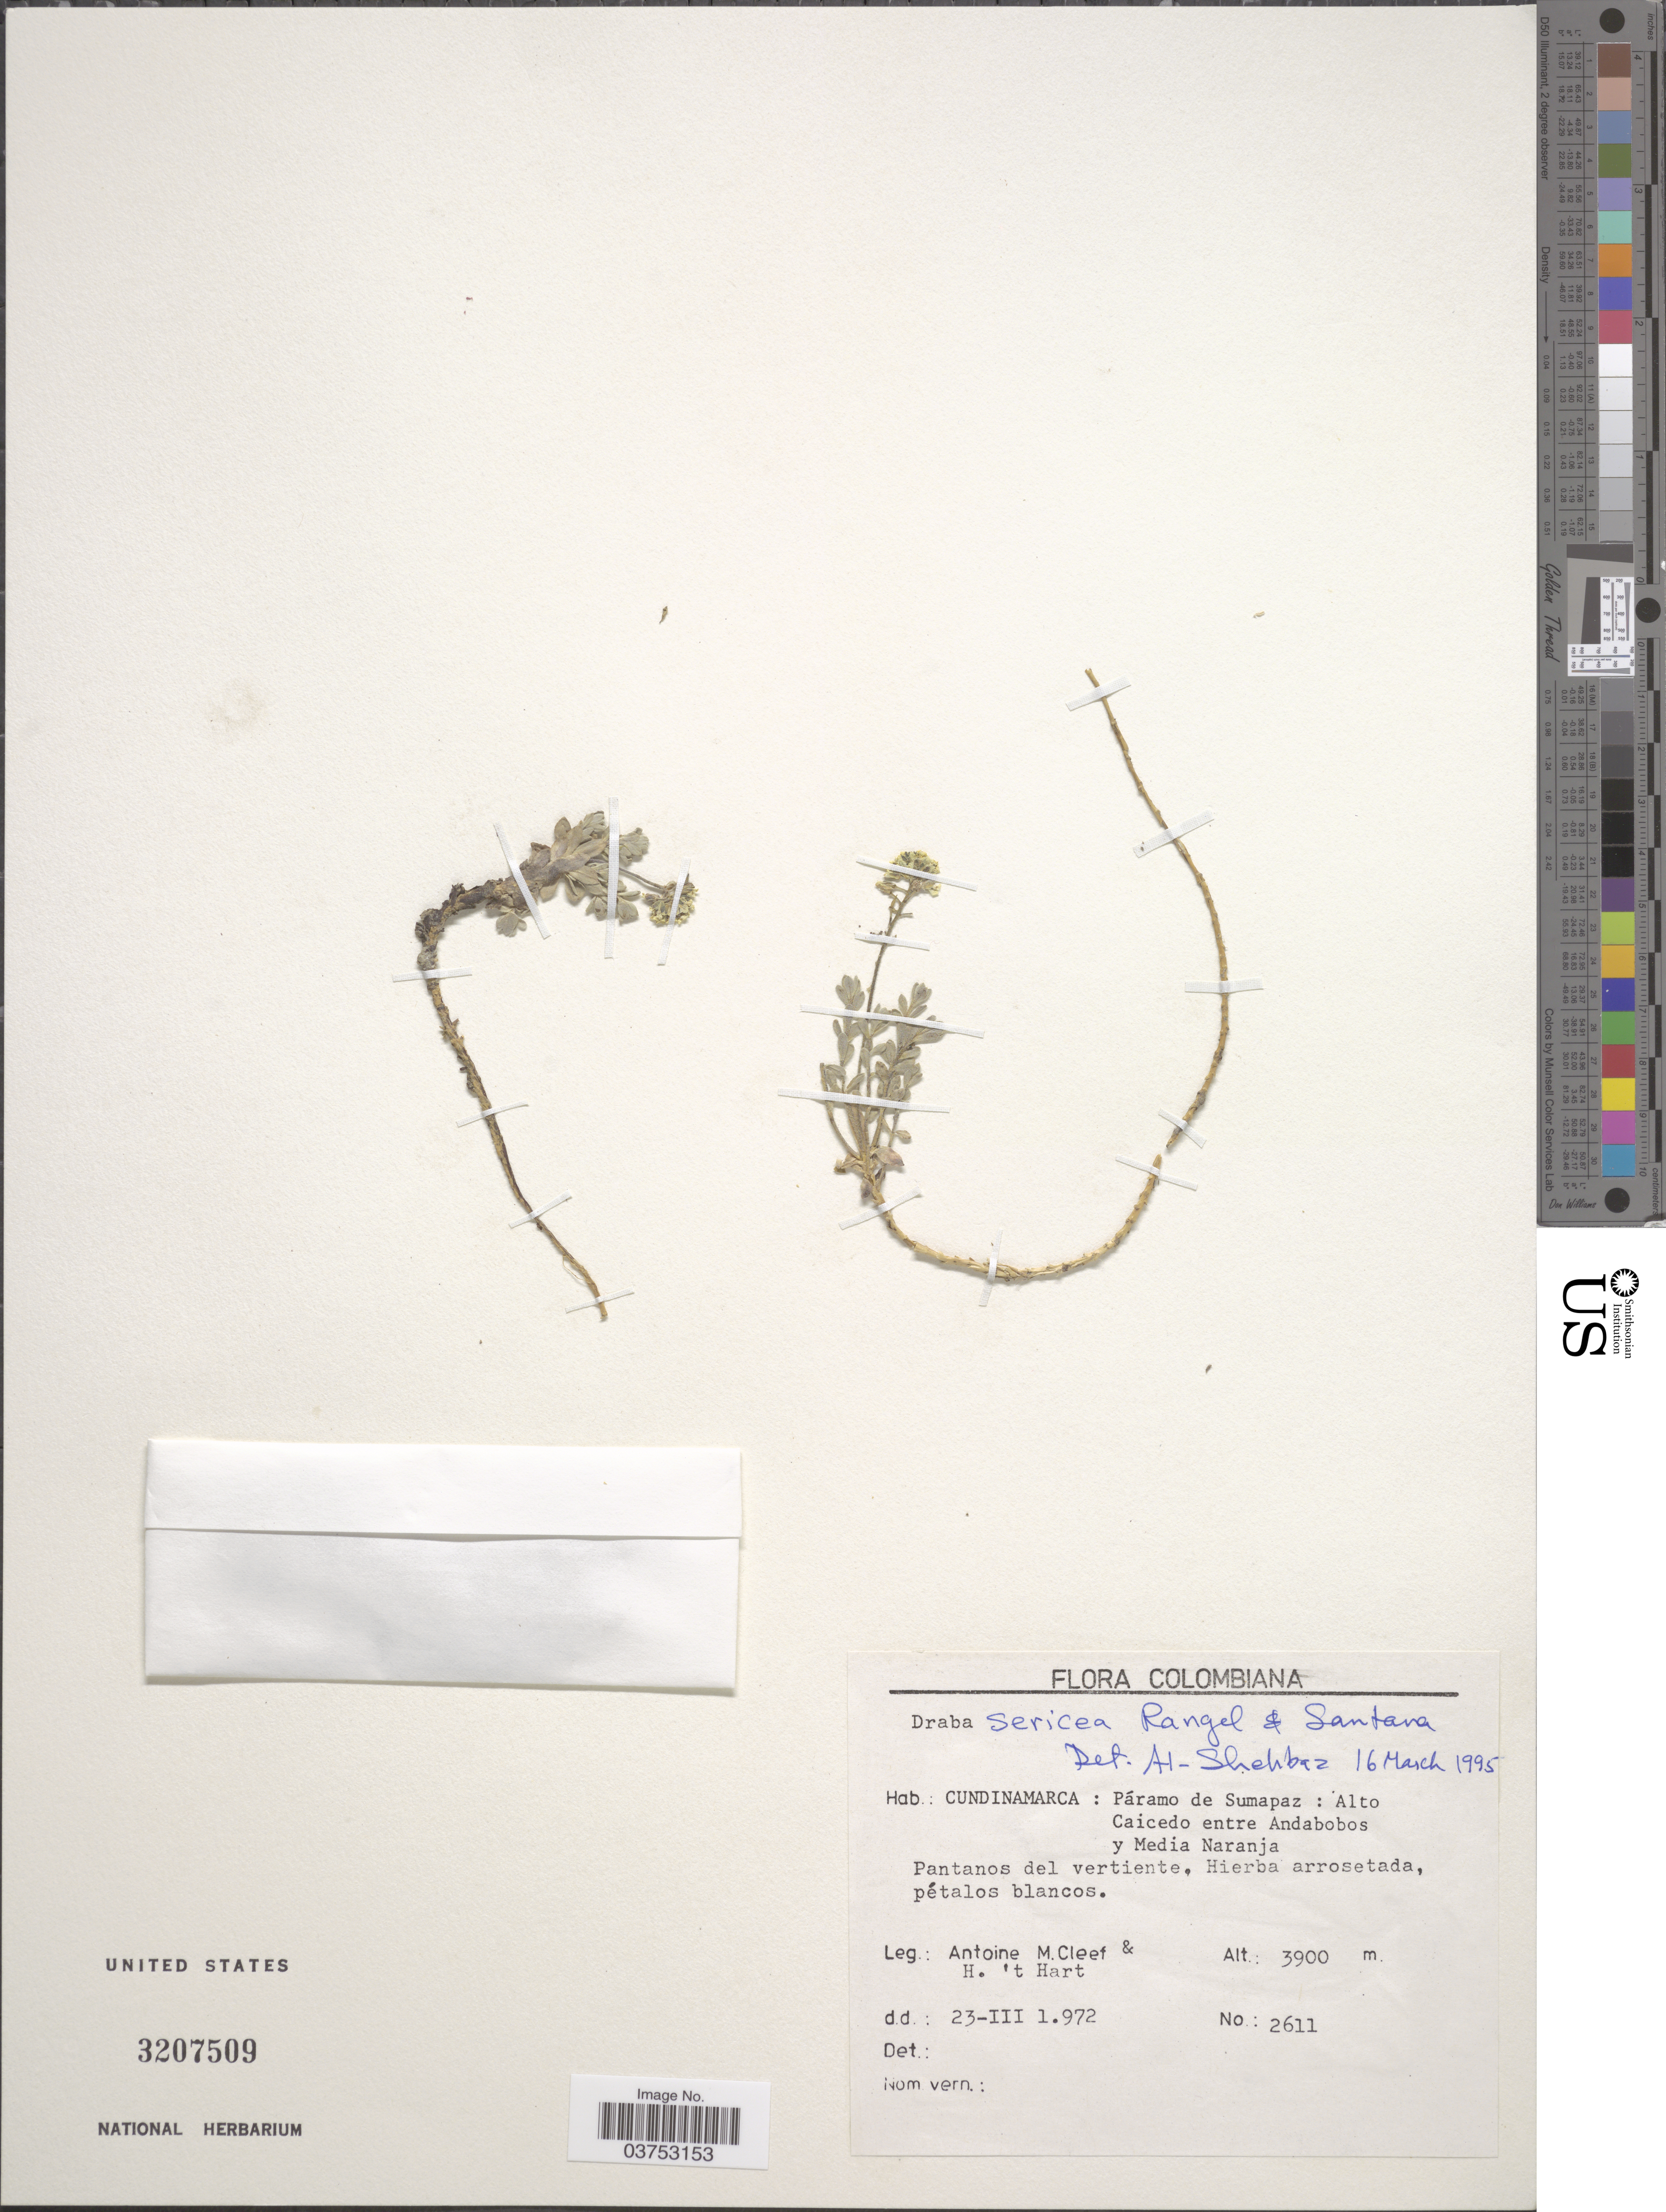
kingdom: Plantae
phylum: Tracheophyta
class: Magnoliopsida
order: Brassicales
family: Brassicaceae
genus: Draba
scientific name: Draba sericea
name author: Santana & J.O. Rangel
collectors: A. M. Cleef & H. Hart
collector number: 2611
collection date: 1972-03-23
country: Colombia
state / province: Cundinamarca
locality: Páramo de Sumapaz : Alto Caicedo entre Andabobas y Media Naranja.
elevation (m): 3900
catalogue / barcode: US 3207509